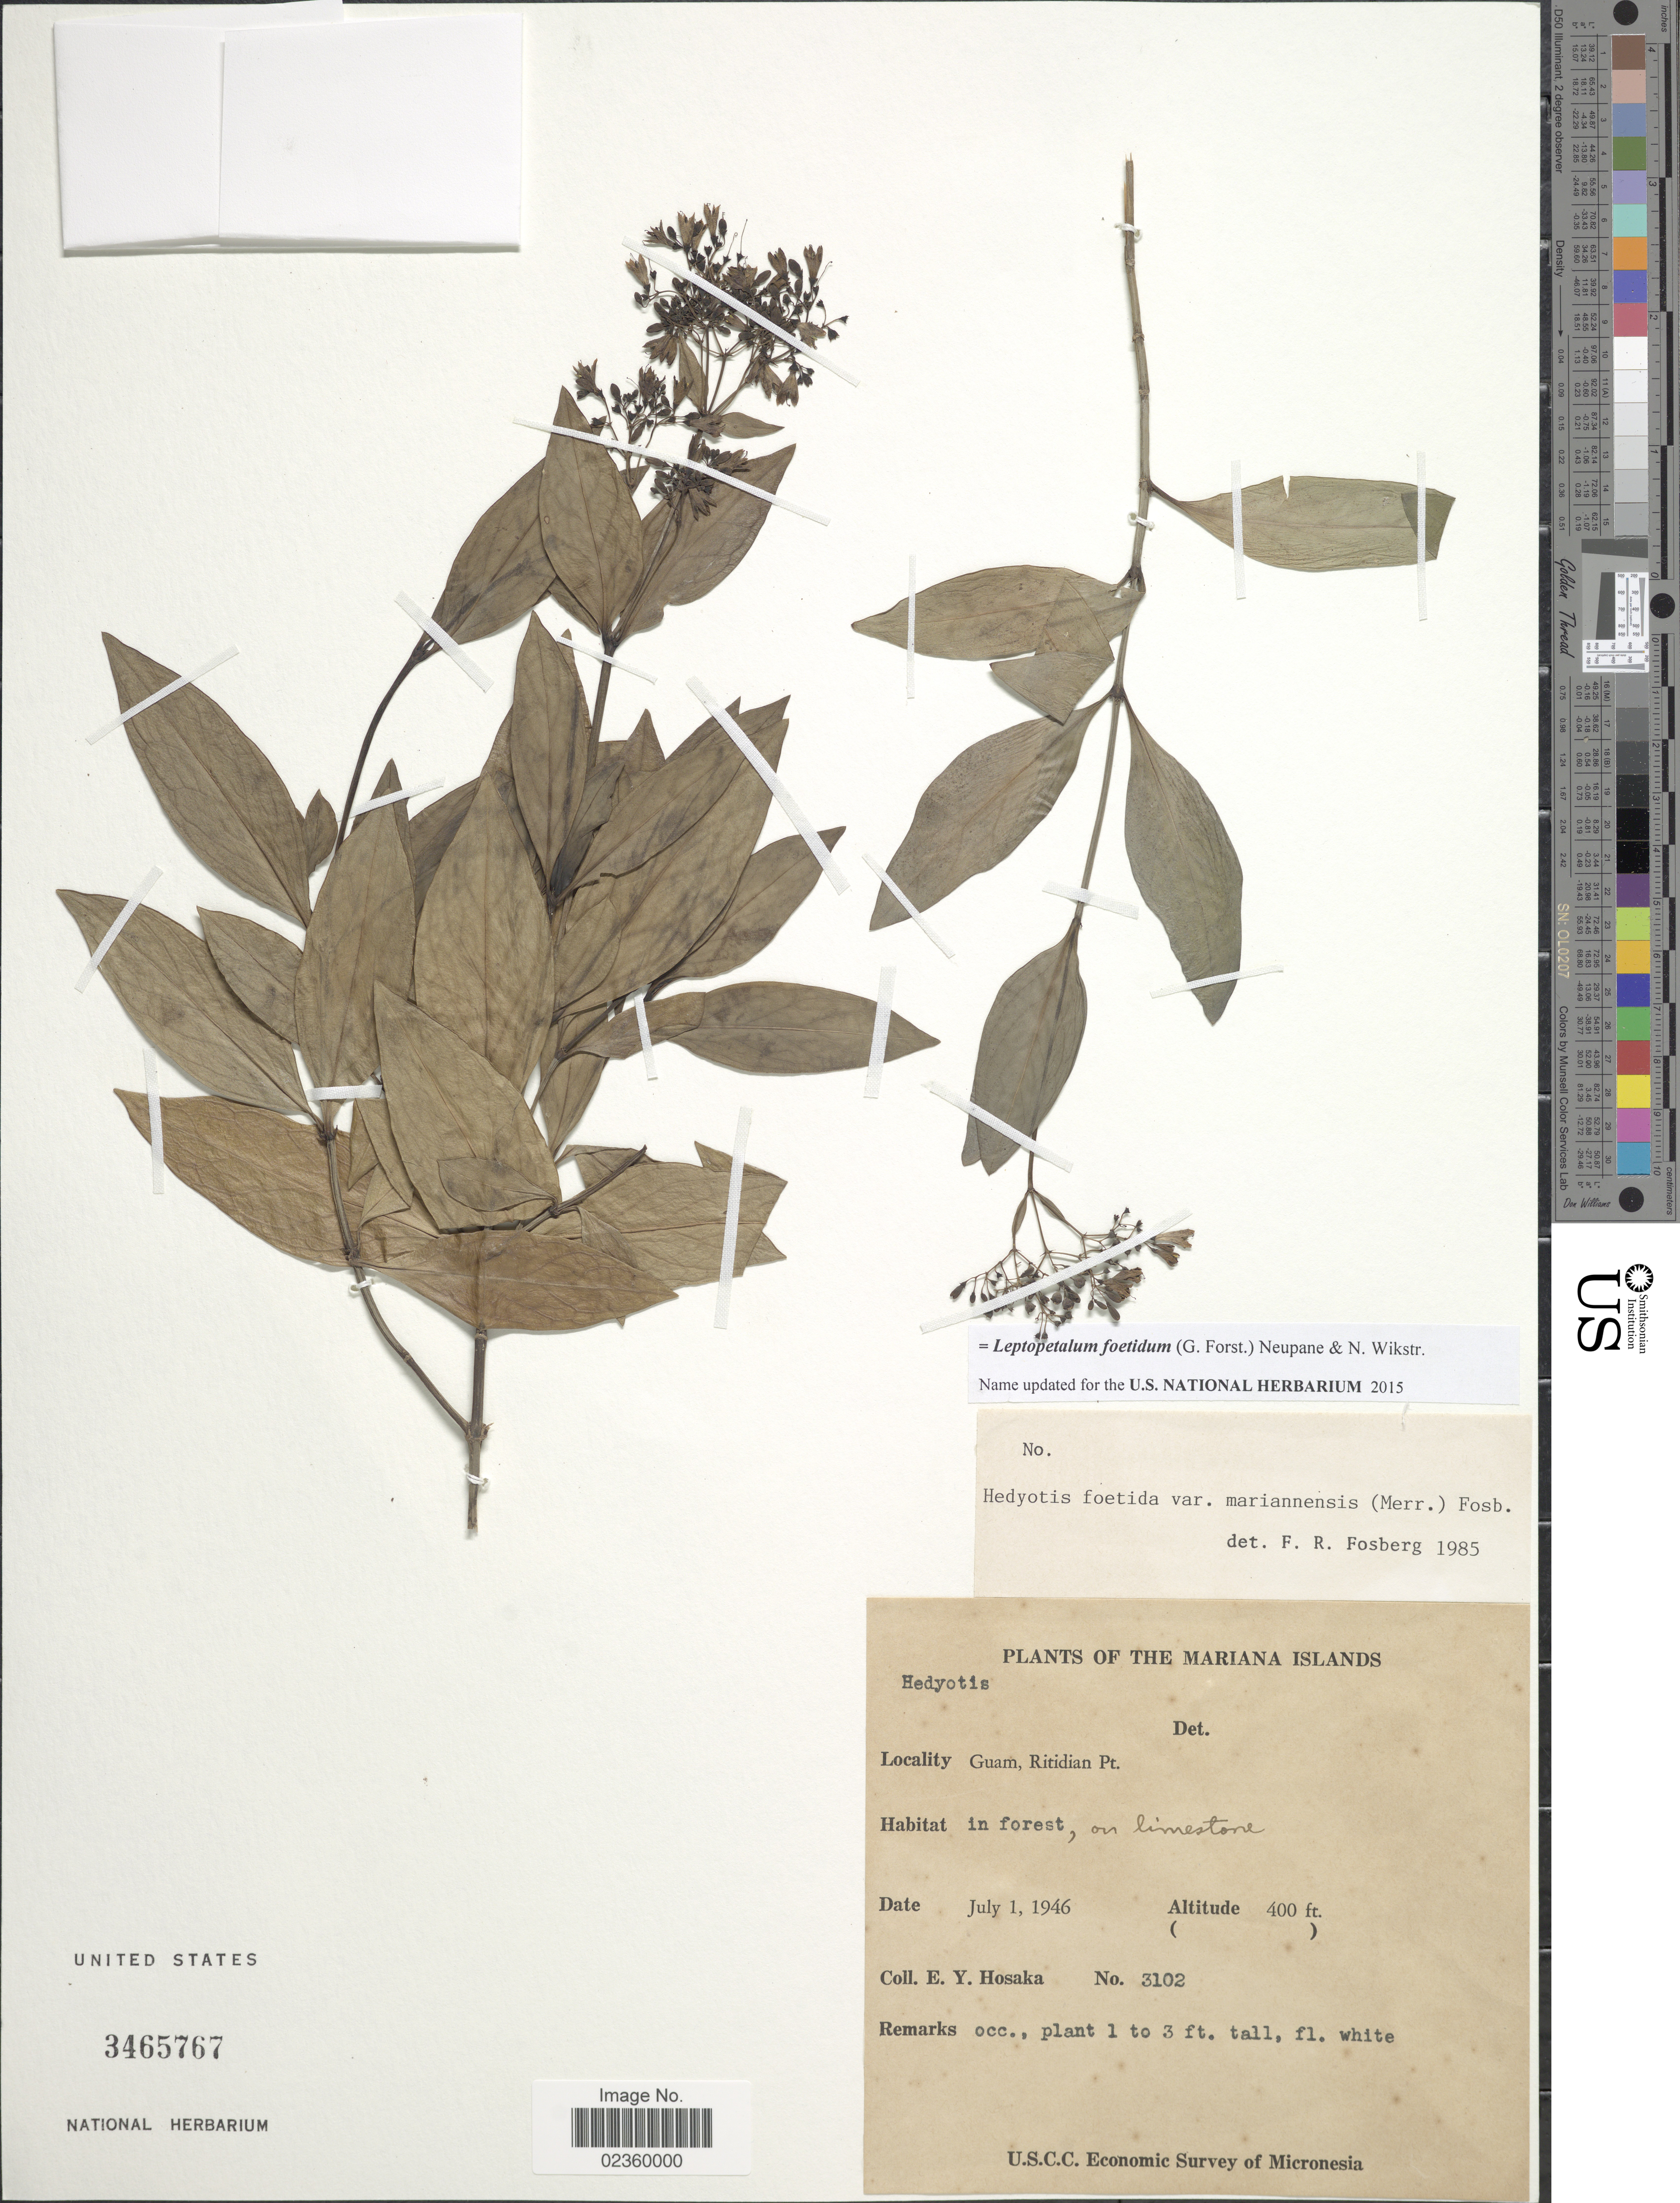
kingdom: Plantae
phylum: Tracheophyta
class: Magnoliopsida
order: Gentianales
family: Rubiaceae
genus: Leptopetalum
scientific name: Leptopetalum foetidum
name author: (G. Forst.) Neupane & N. Wikstr.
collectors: E. Y. Hosaka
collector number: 3102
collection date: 1946-07-01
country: Guam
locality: The Mariana Islands. Ritidian Pt.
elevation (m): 400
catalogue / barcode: US 3465767